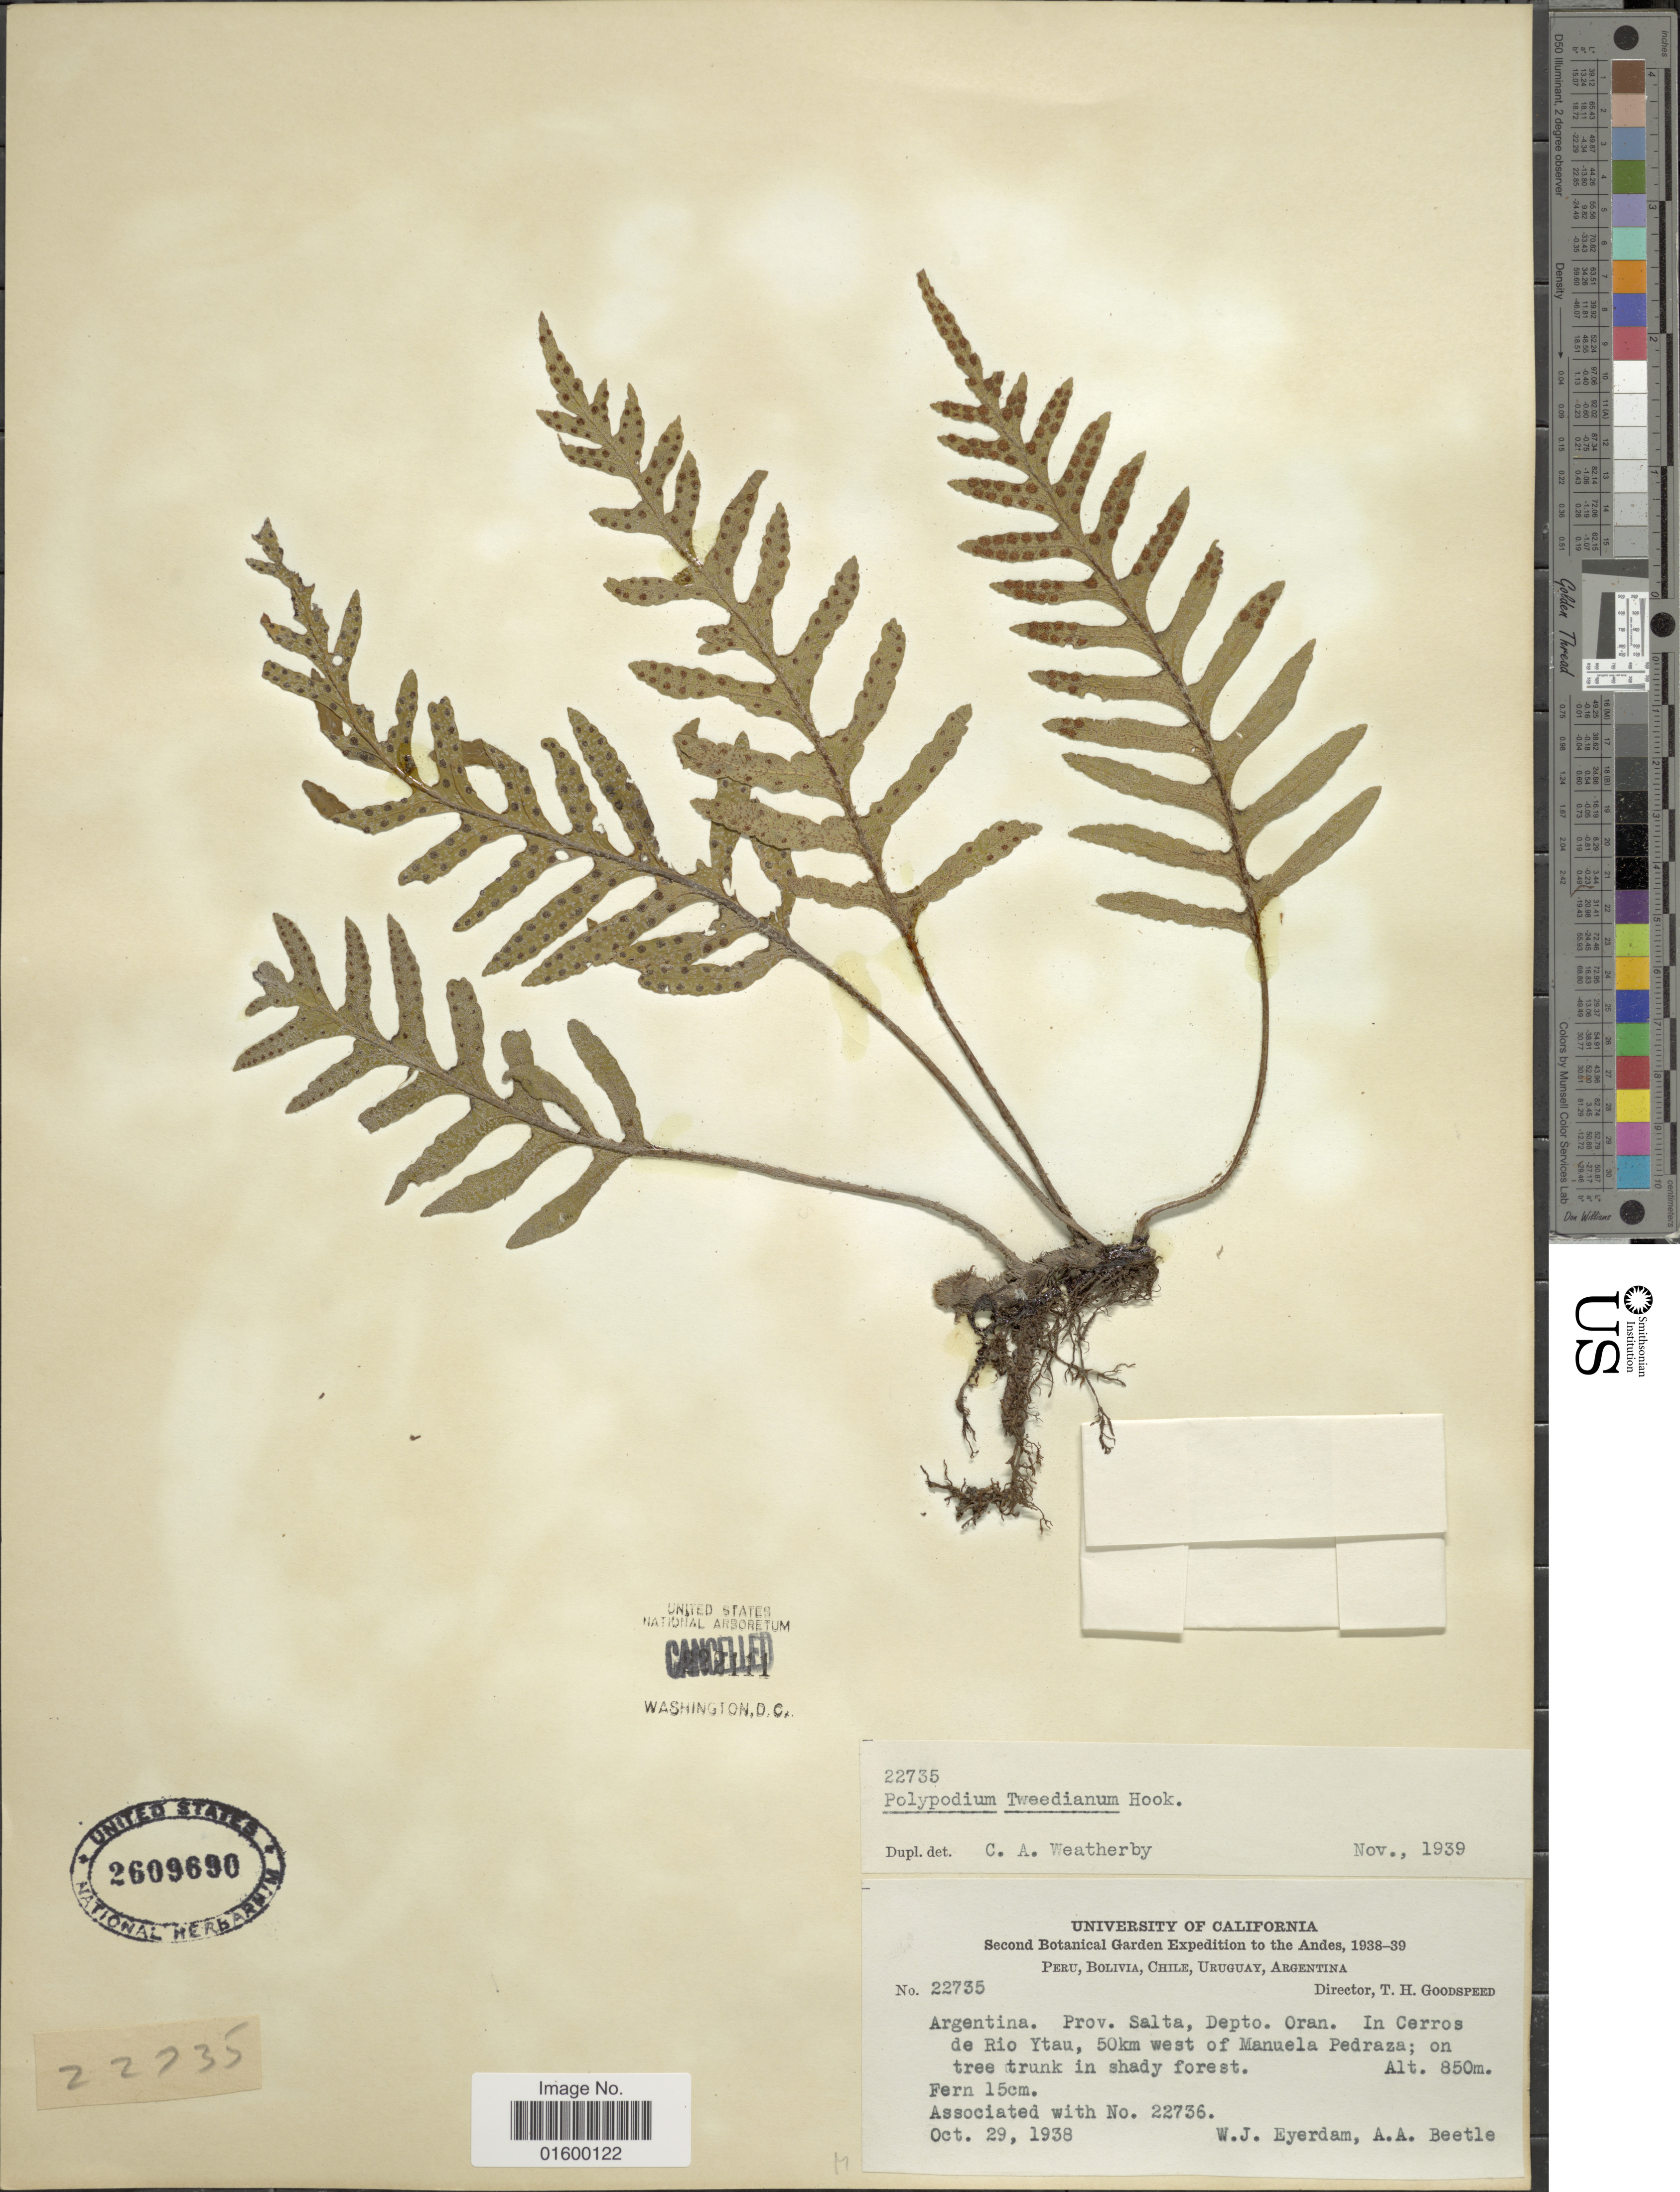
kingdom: Plantae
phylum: Tracheophyta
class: Polypodiopsida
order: Polypodiales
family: Polypodiaceae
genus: Pleopeltis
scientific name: Pleopeltis tweediana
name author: (Hook.) A.R. Sm.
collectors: W. J. Eyerdam & A. A. Beetle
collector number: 22735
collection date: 1938-10-29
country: Argentina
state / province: Salta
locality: Prov. Salta, Depto Oran, in Cerros de Rio Ytau, 50 km west of Manuela Pedraza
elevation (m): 850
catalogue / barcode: US 2609690